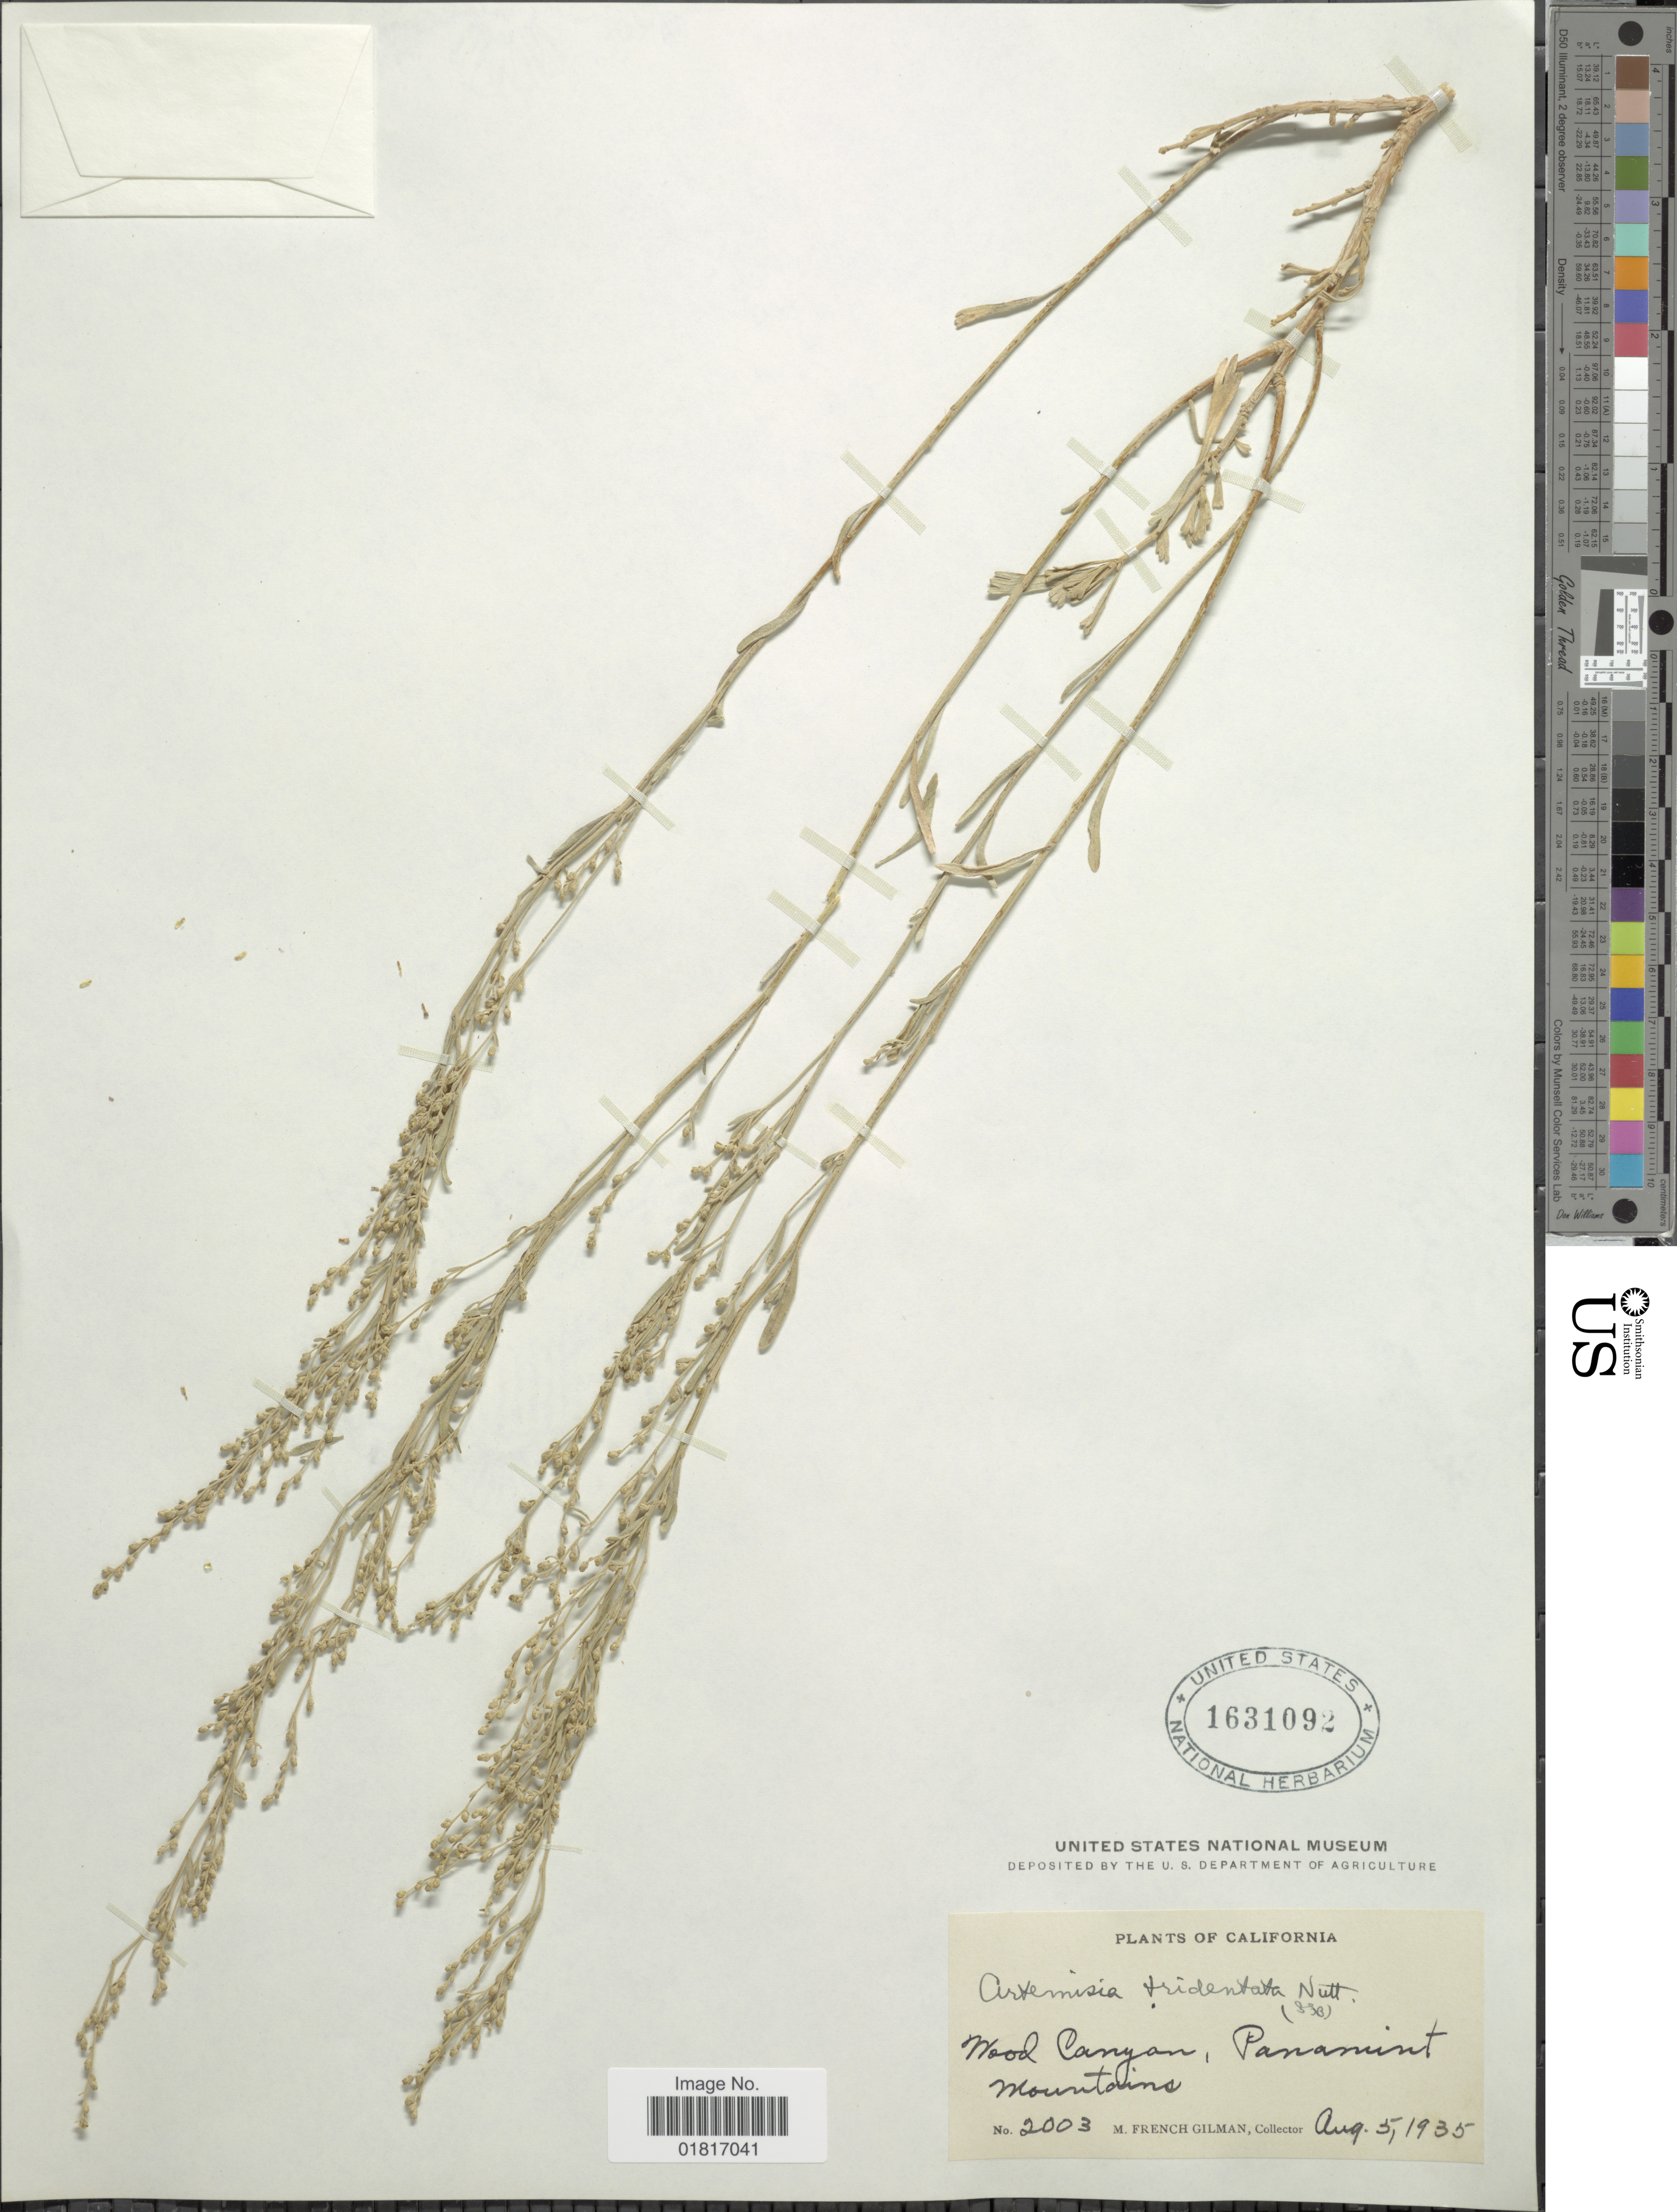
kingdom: Plantae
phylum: Tracheophyta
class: Magnoliopsida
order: Asterales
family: Asteraceae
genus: Artemisia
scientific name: Artemisia tridentata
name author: Nutt.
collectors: M. F. Gilman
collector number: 2003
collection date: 1935-08-05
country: United States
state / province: California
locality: Wood Canyon, Panamint Mountains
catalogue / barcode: US 1631092